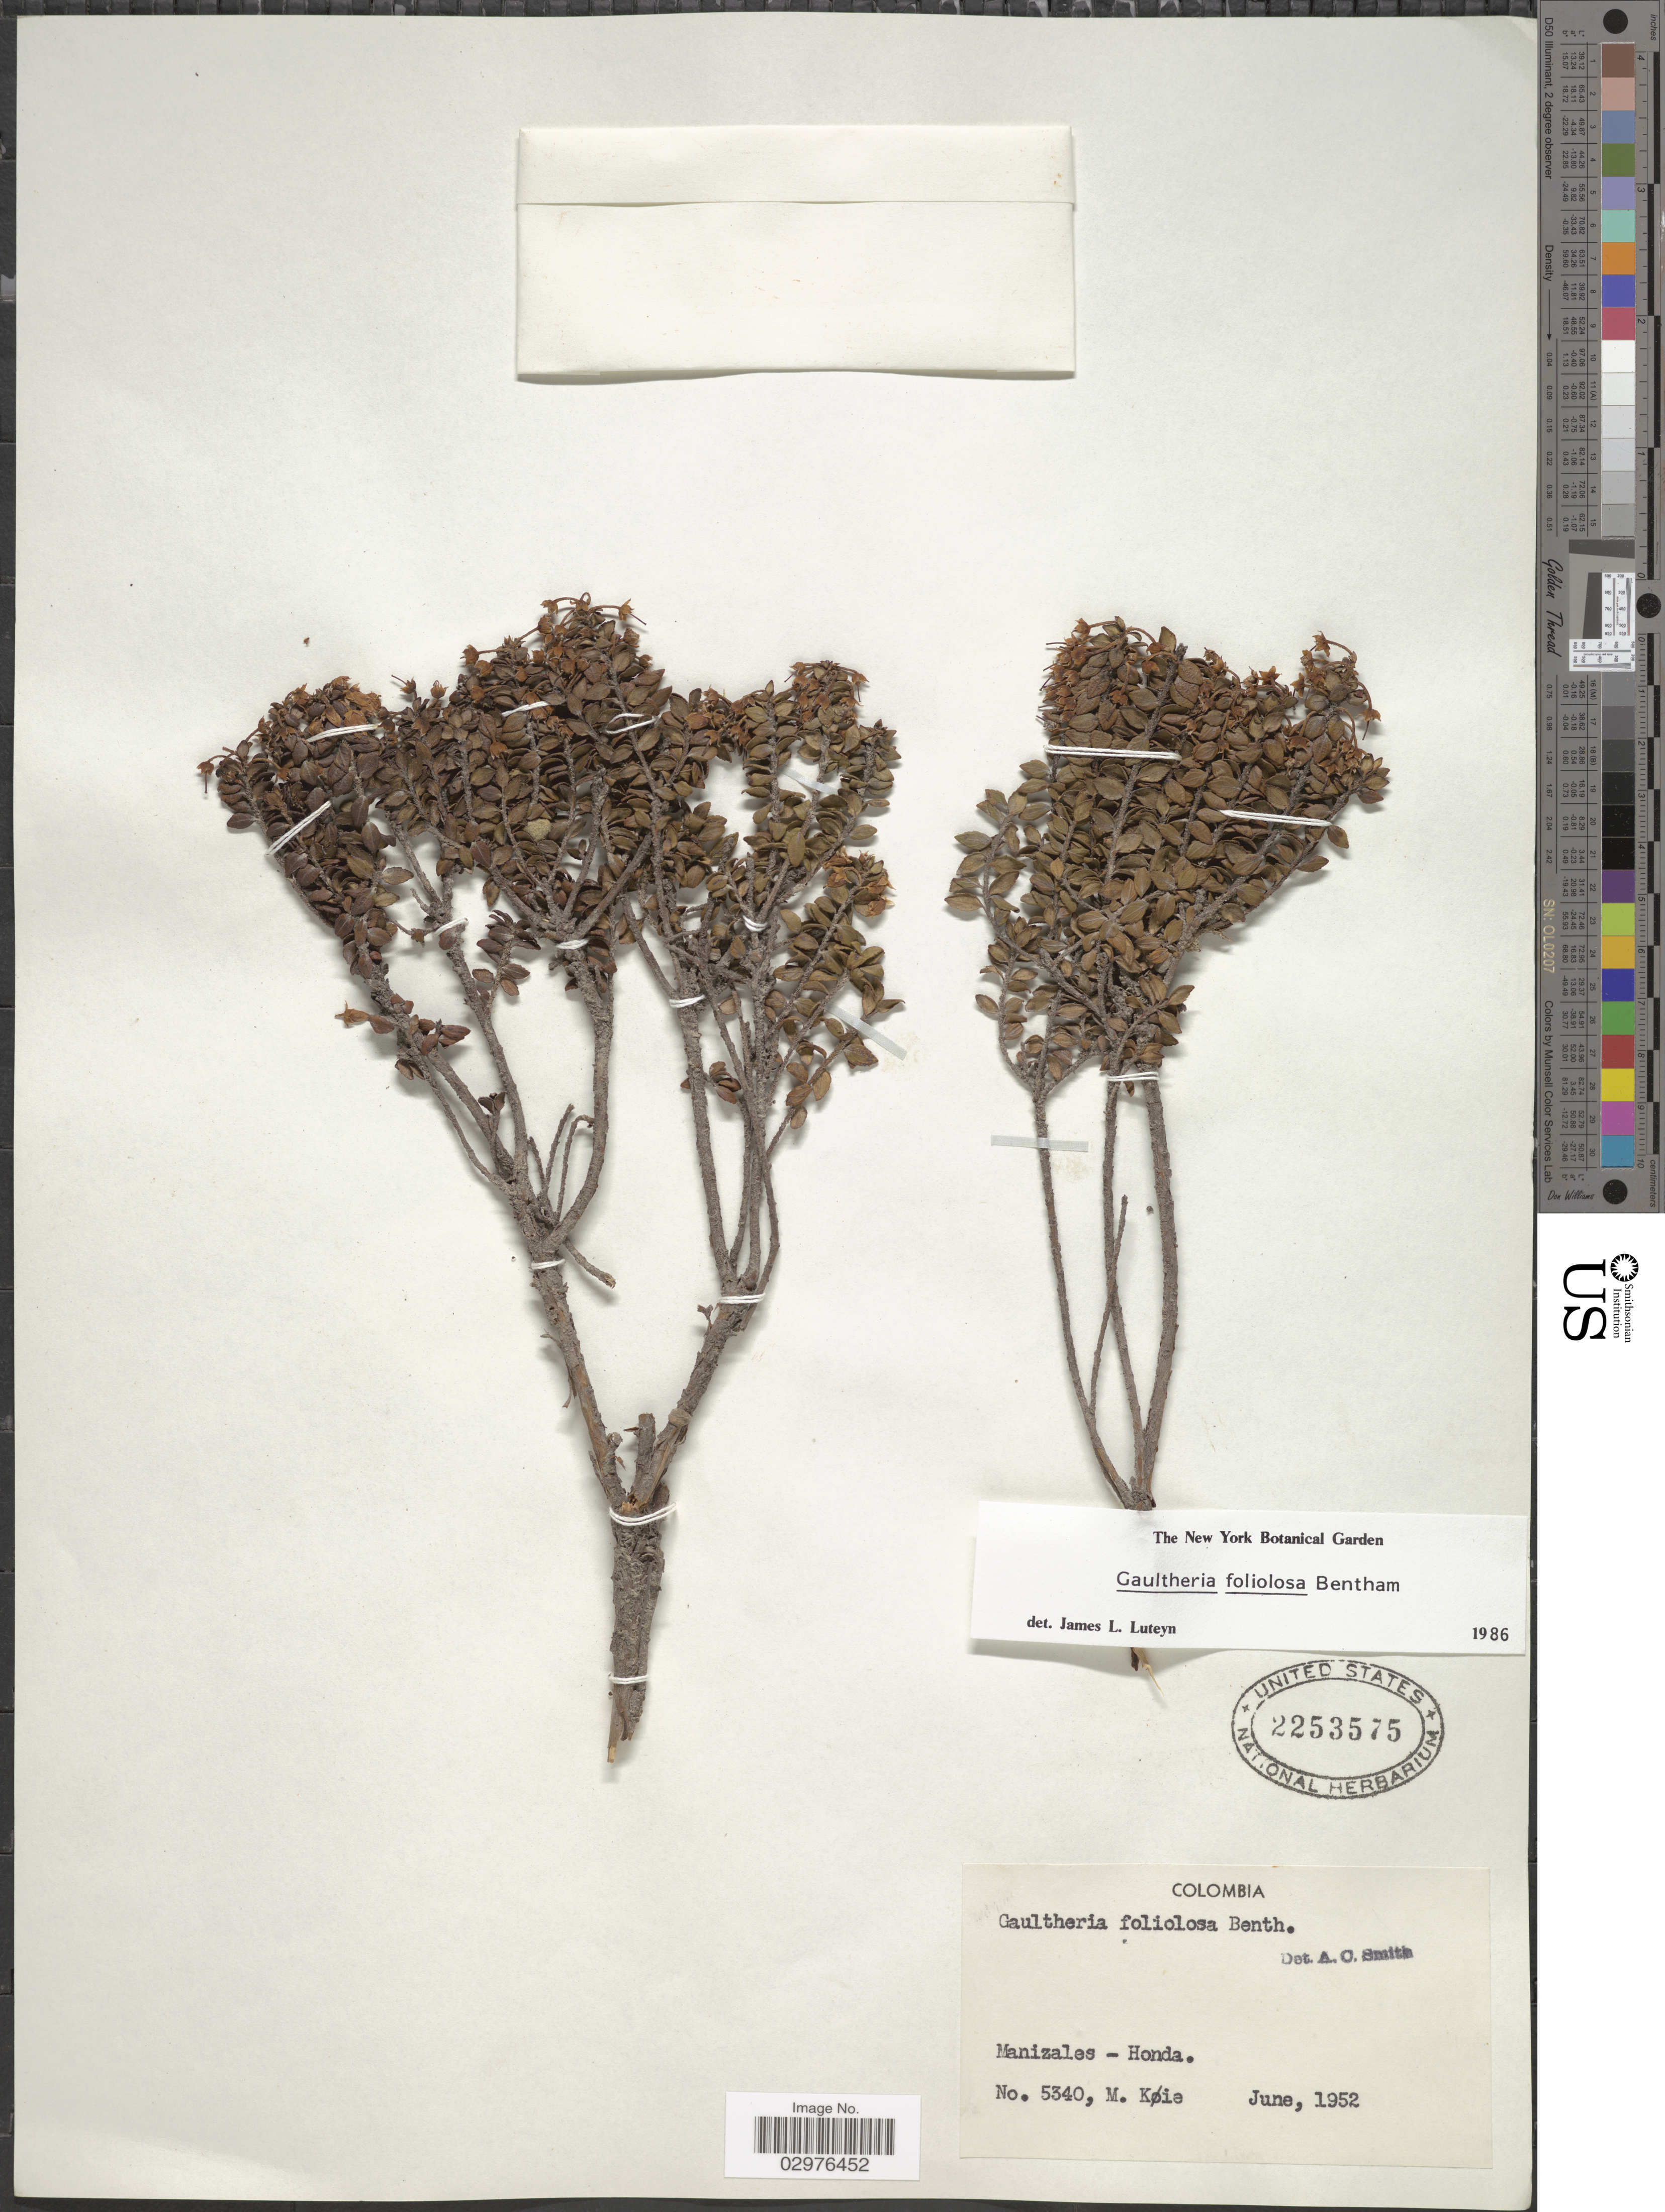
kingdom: Plantae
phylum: Tracheophyta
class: Magnoliopsida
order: Ericales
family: Ericaceae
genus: Gaultheria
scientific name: Gaultheria foliolosa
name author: Benth.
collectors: M. Köie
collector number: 5340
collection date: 1952-06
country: Colombia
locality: Manizales - Honda.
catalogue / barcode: US 2253575